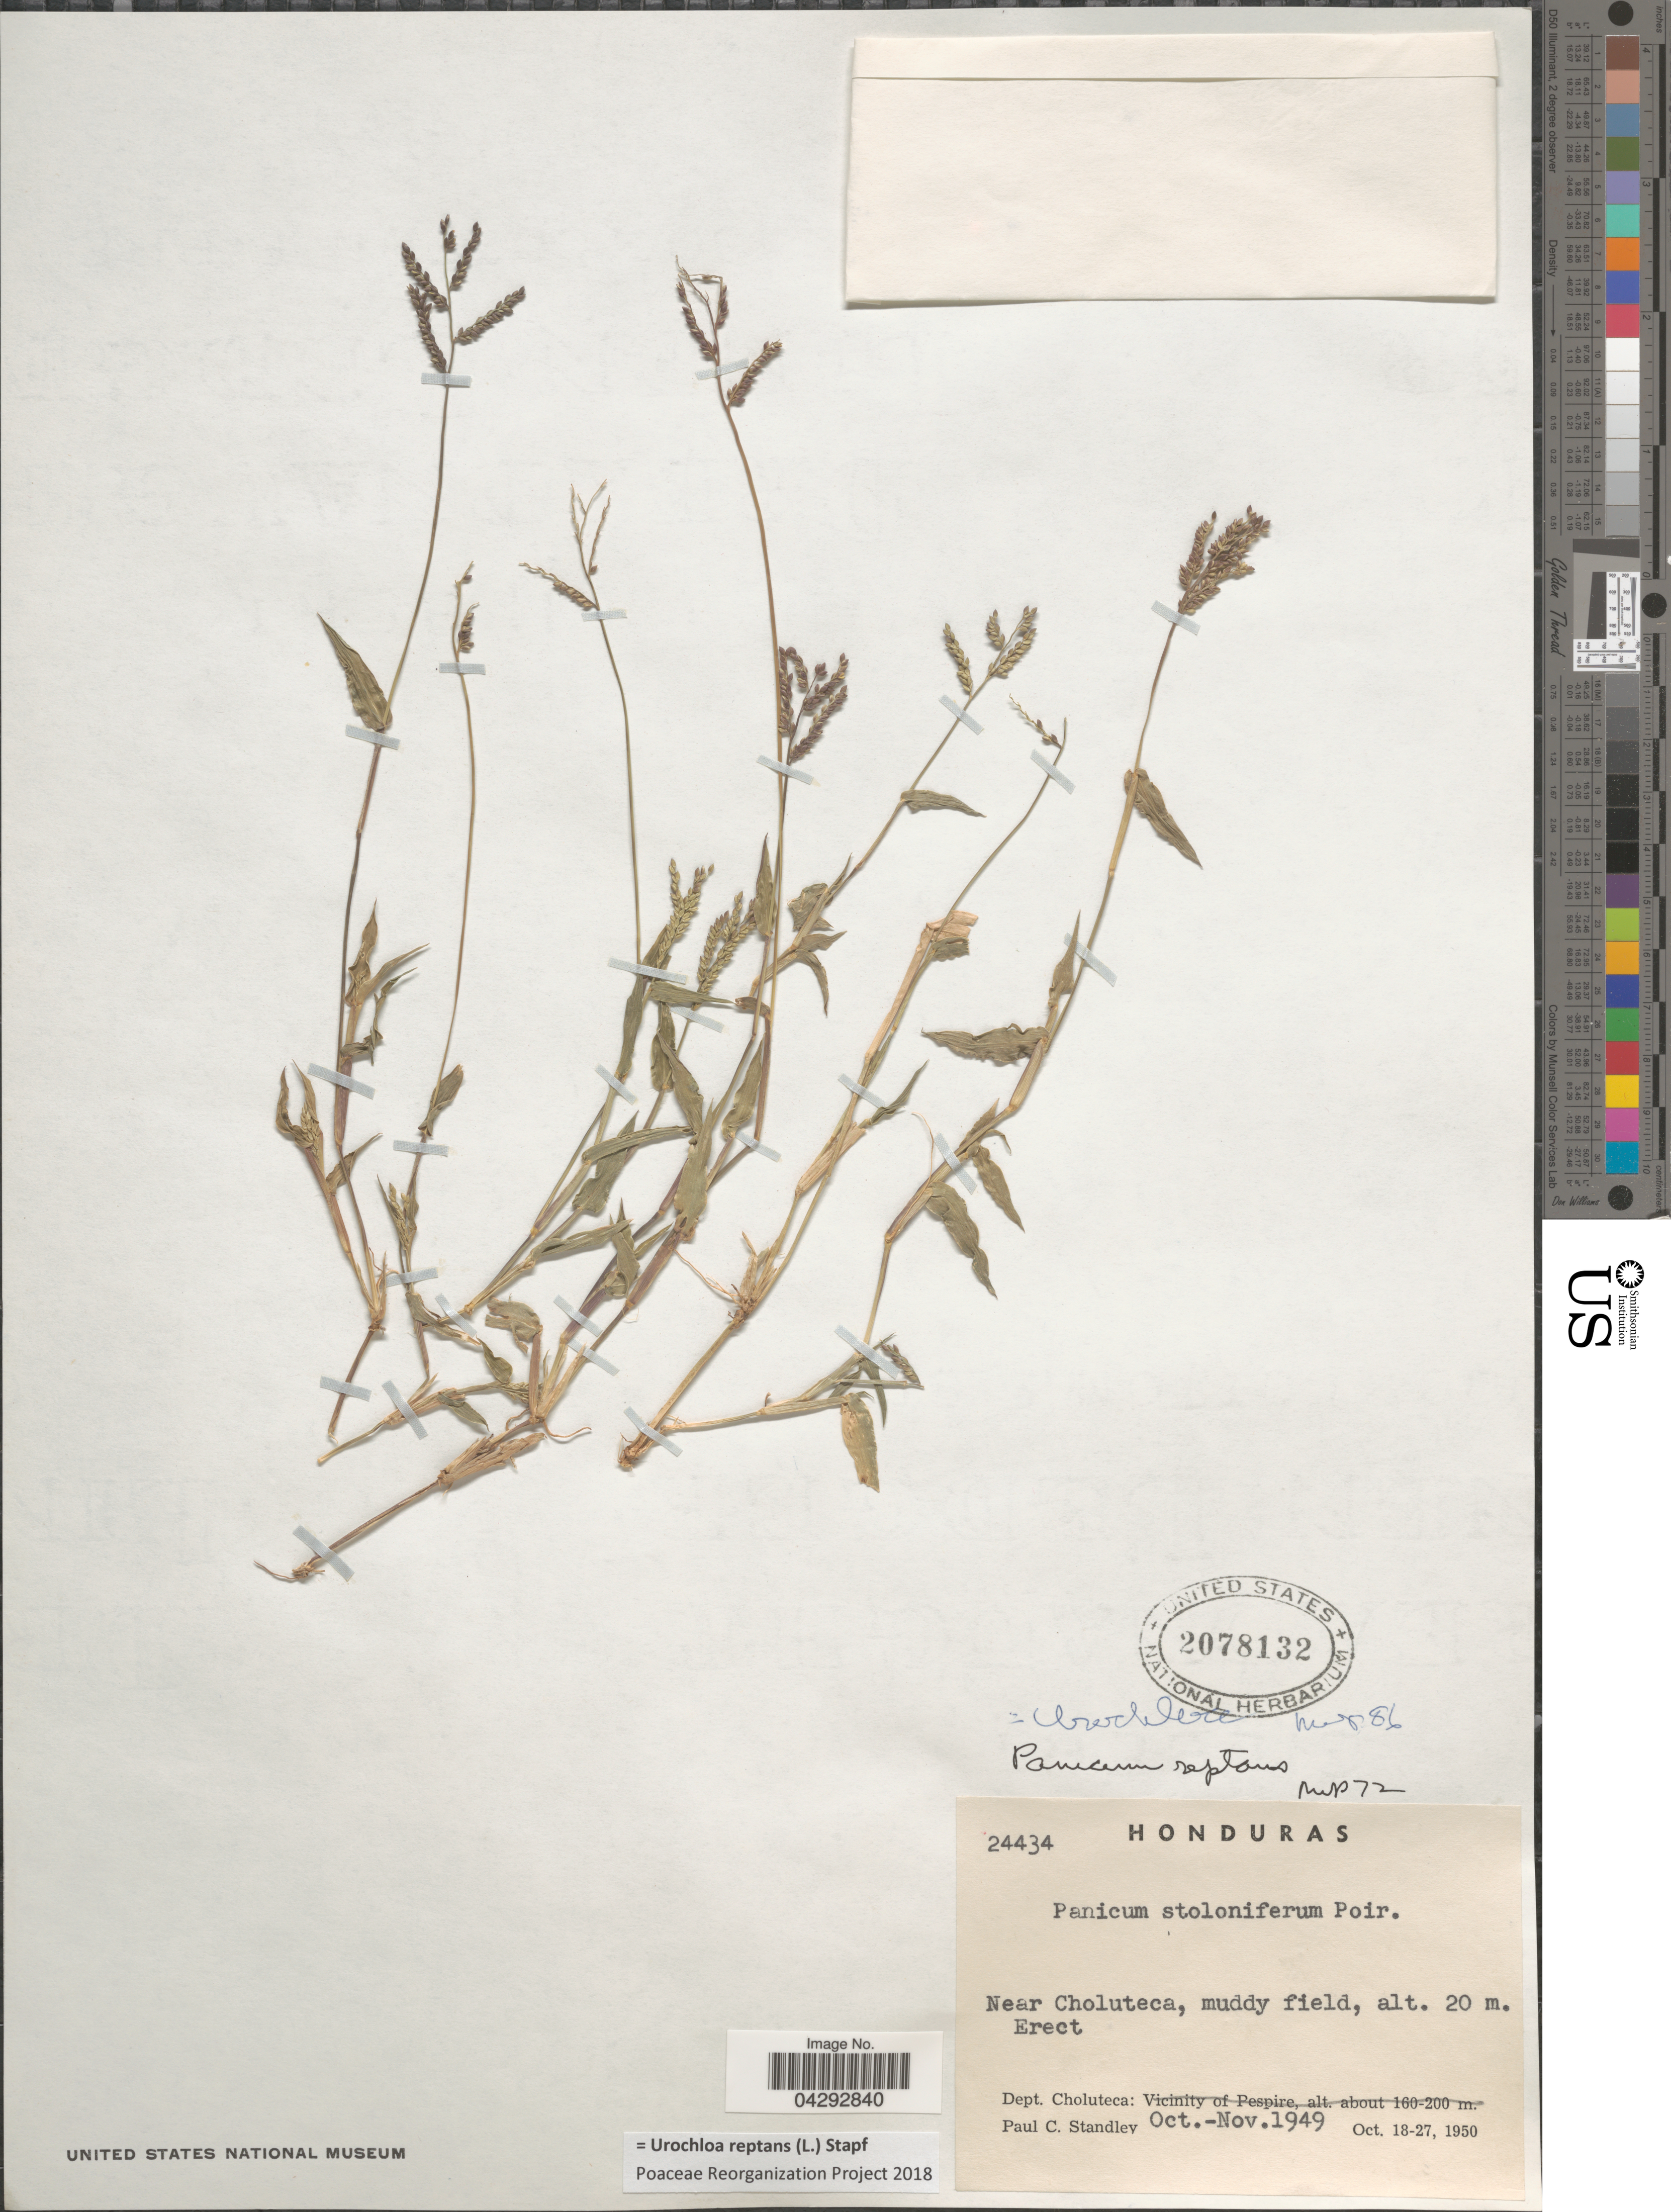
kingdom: Plantae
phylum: Tracheophyta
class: Liliopsida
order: Poales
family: Poaceae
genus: Urochloa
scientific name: Urochloa reptans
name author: (L.) Stapf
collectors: P. C. Standley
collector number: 24434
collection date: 1949-10/1949-11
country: Honduras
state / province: Choluteca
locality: Near Choluteca, muddy field. Dept. Choluteca.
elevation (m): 20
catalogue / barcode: US 2078132